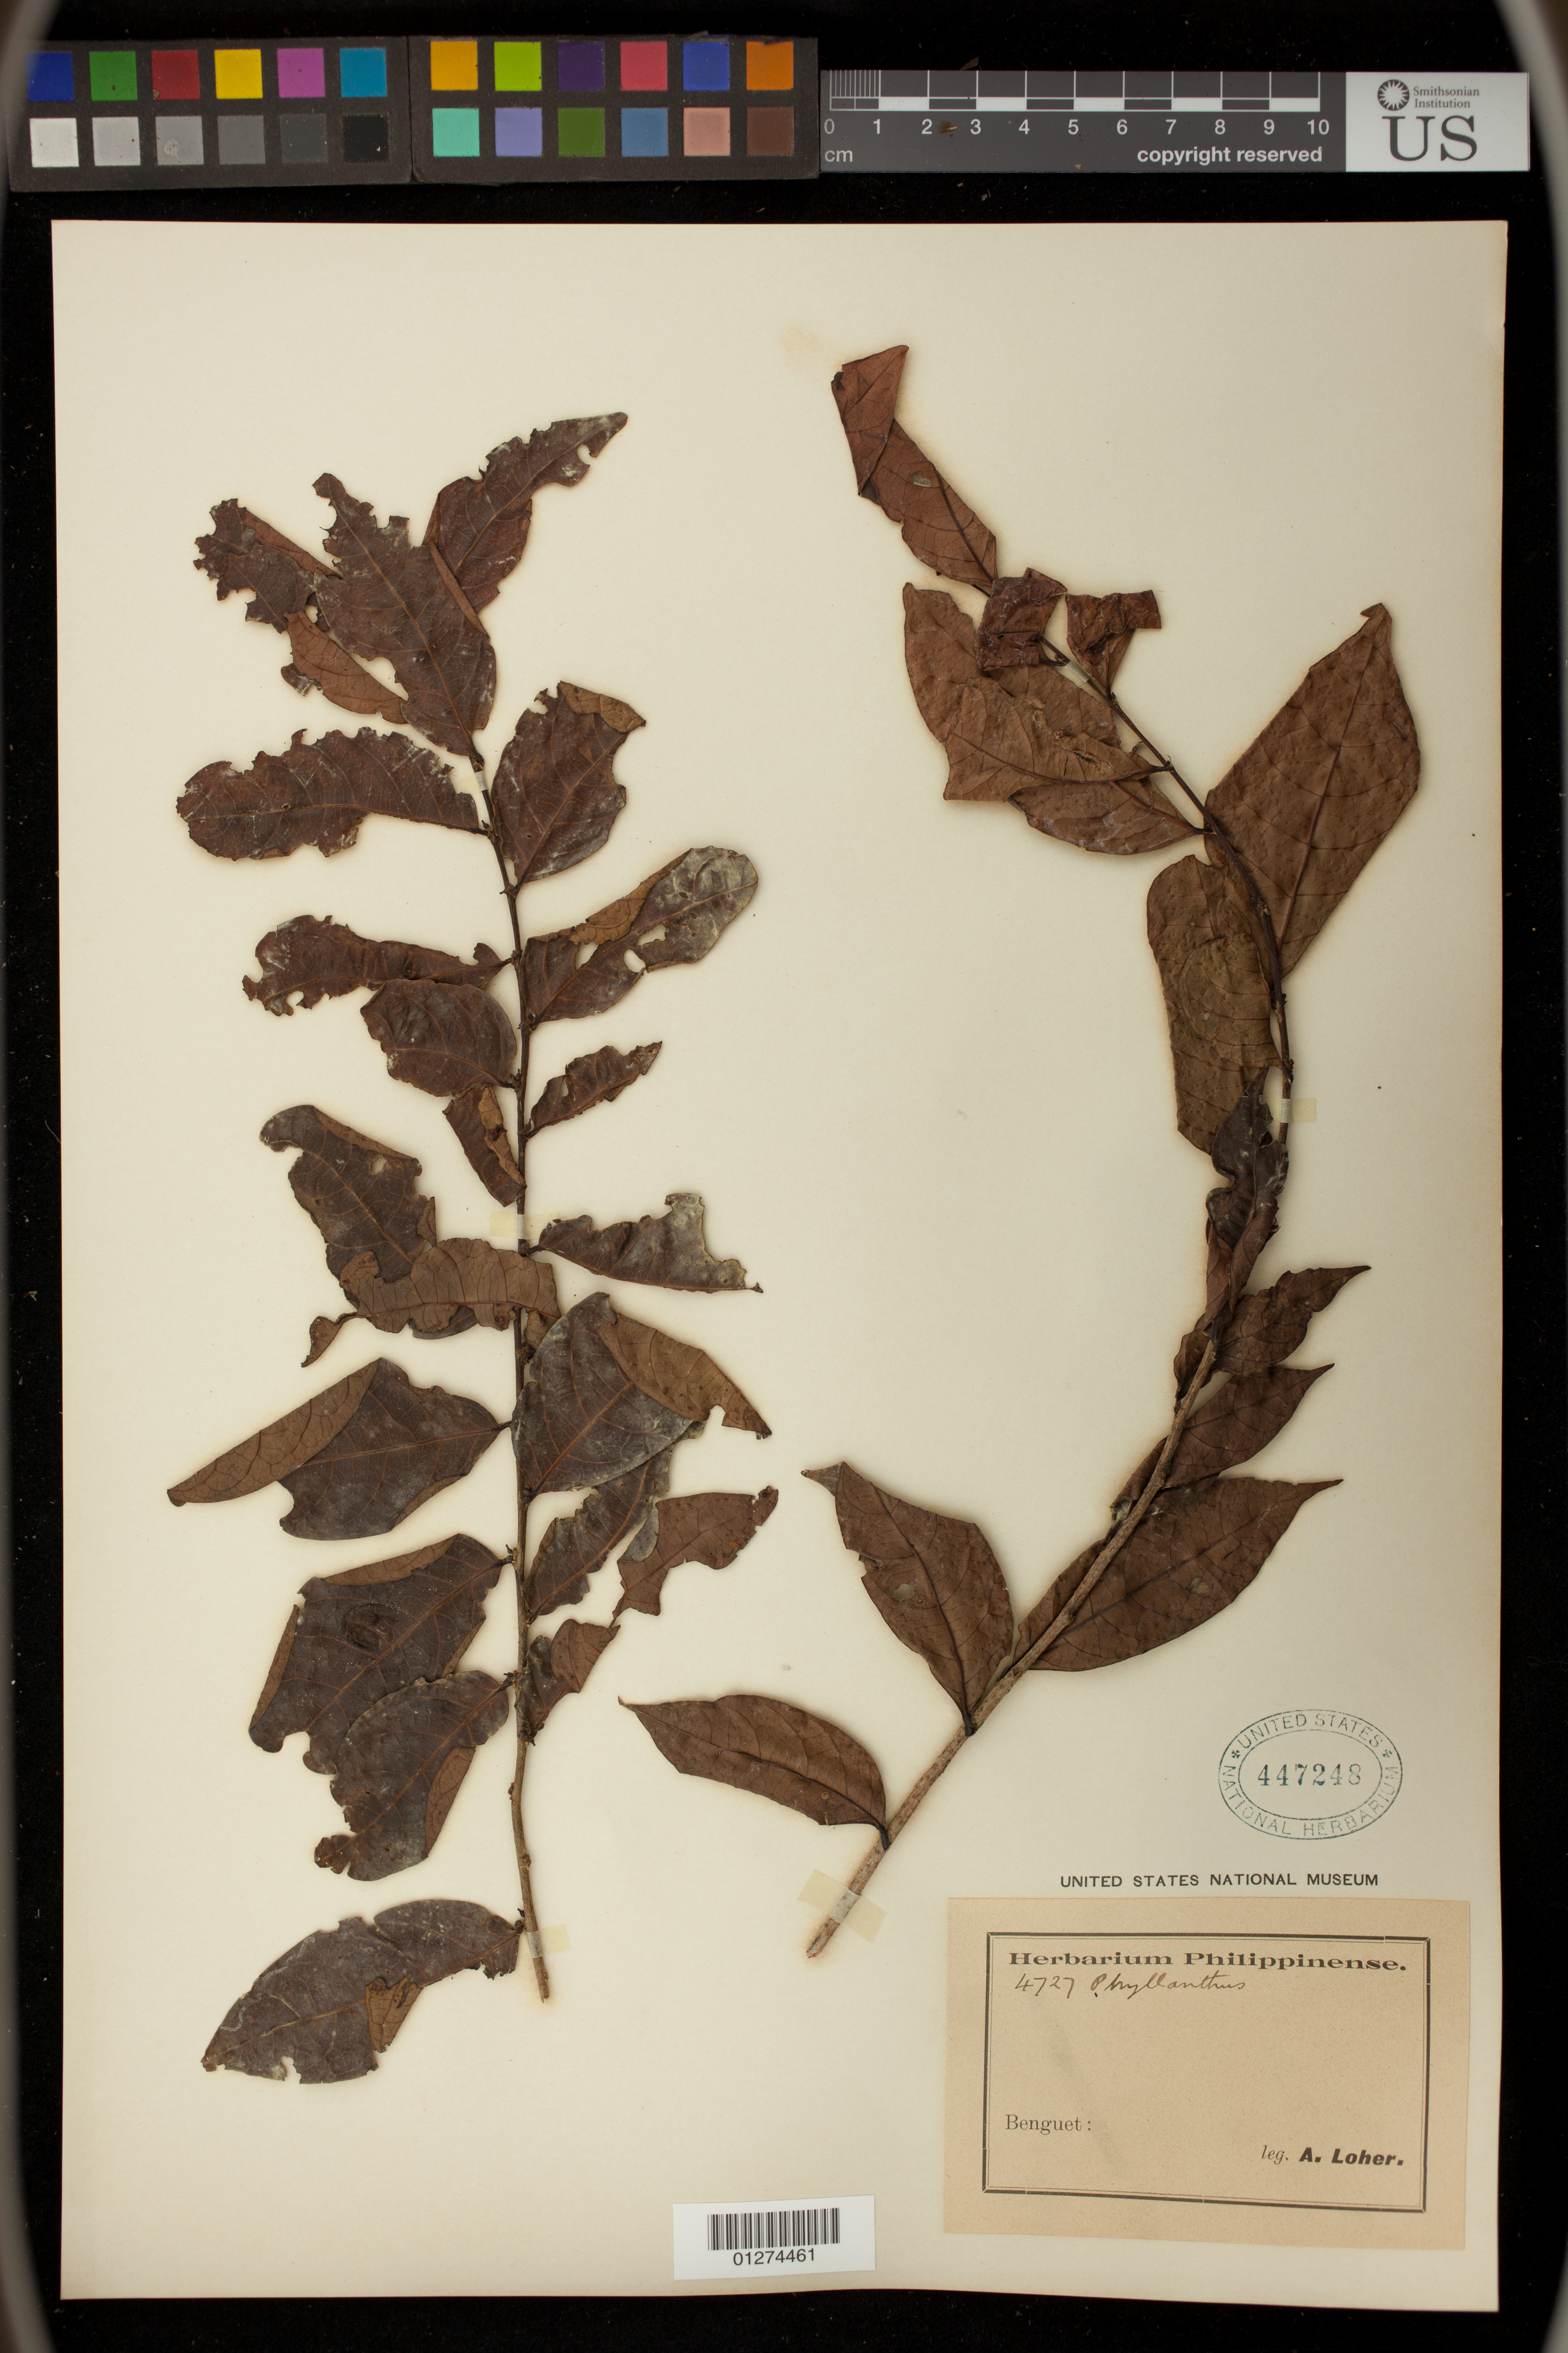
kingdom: Plantae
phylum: Tracheophyta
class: Magnoliopsida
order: Malpighiales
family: Phyllanthaceae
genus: Glochidion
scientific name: Glochidion sp.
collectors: A. Loher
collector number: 4727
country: Philippines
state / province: Cordillera (Administrative Region)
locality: Benguet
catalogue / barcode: US 447248